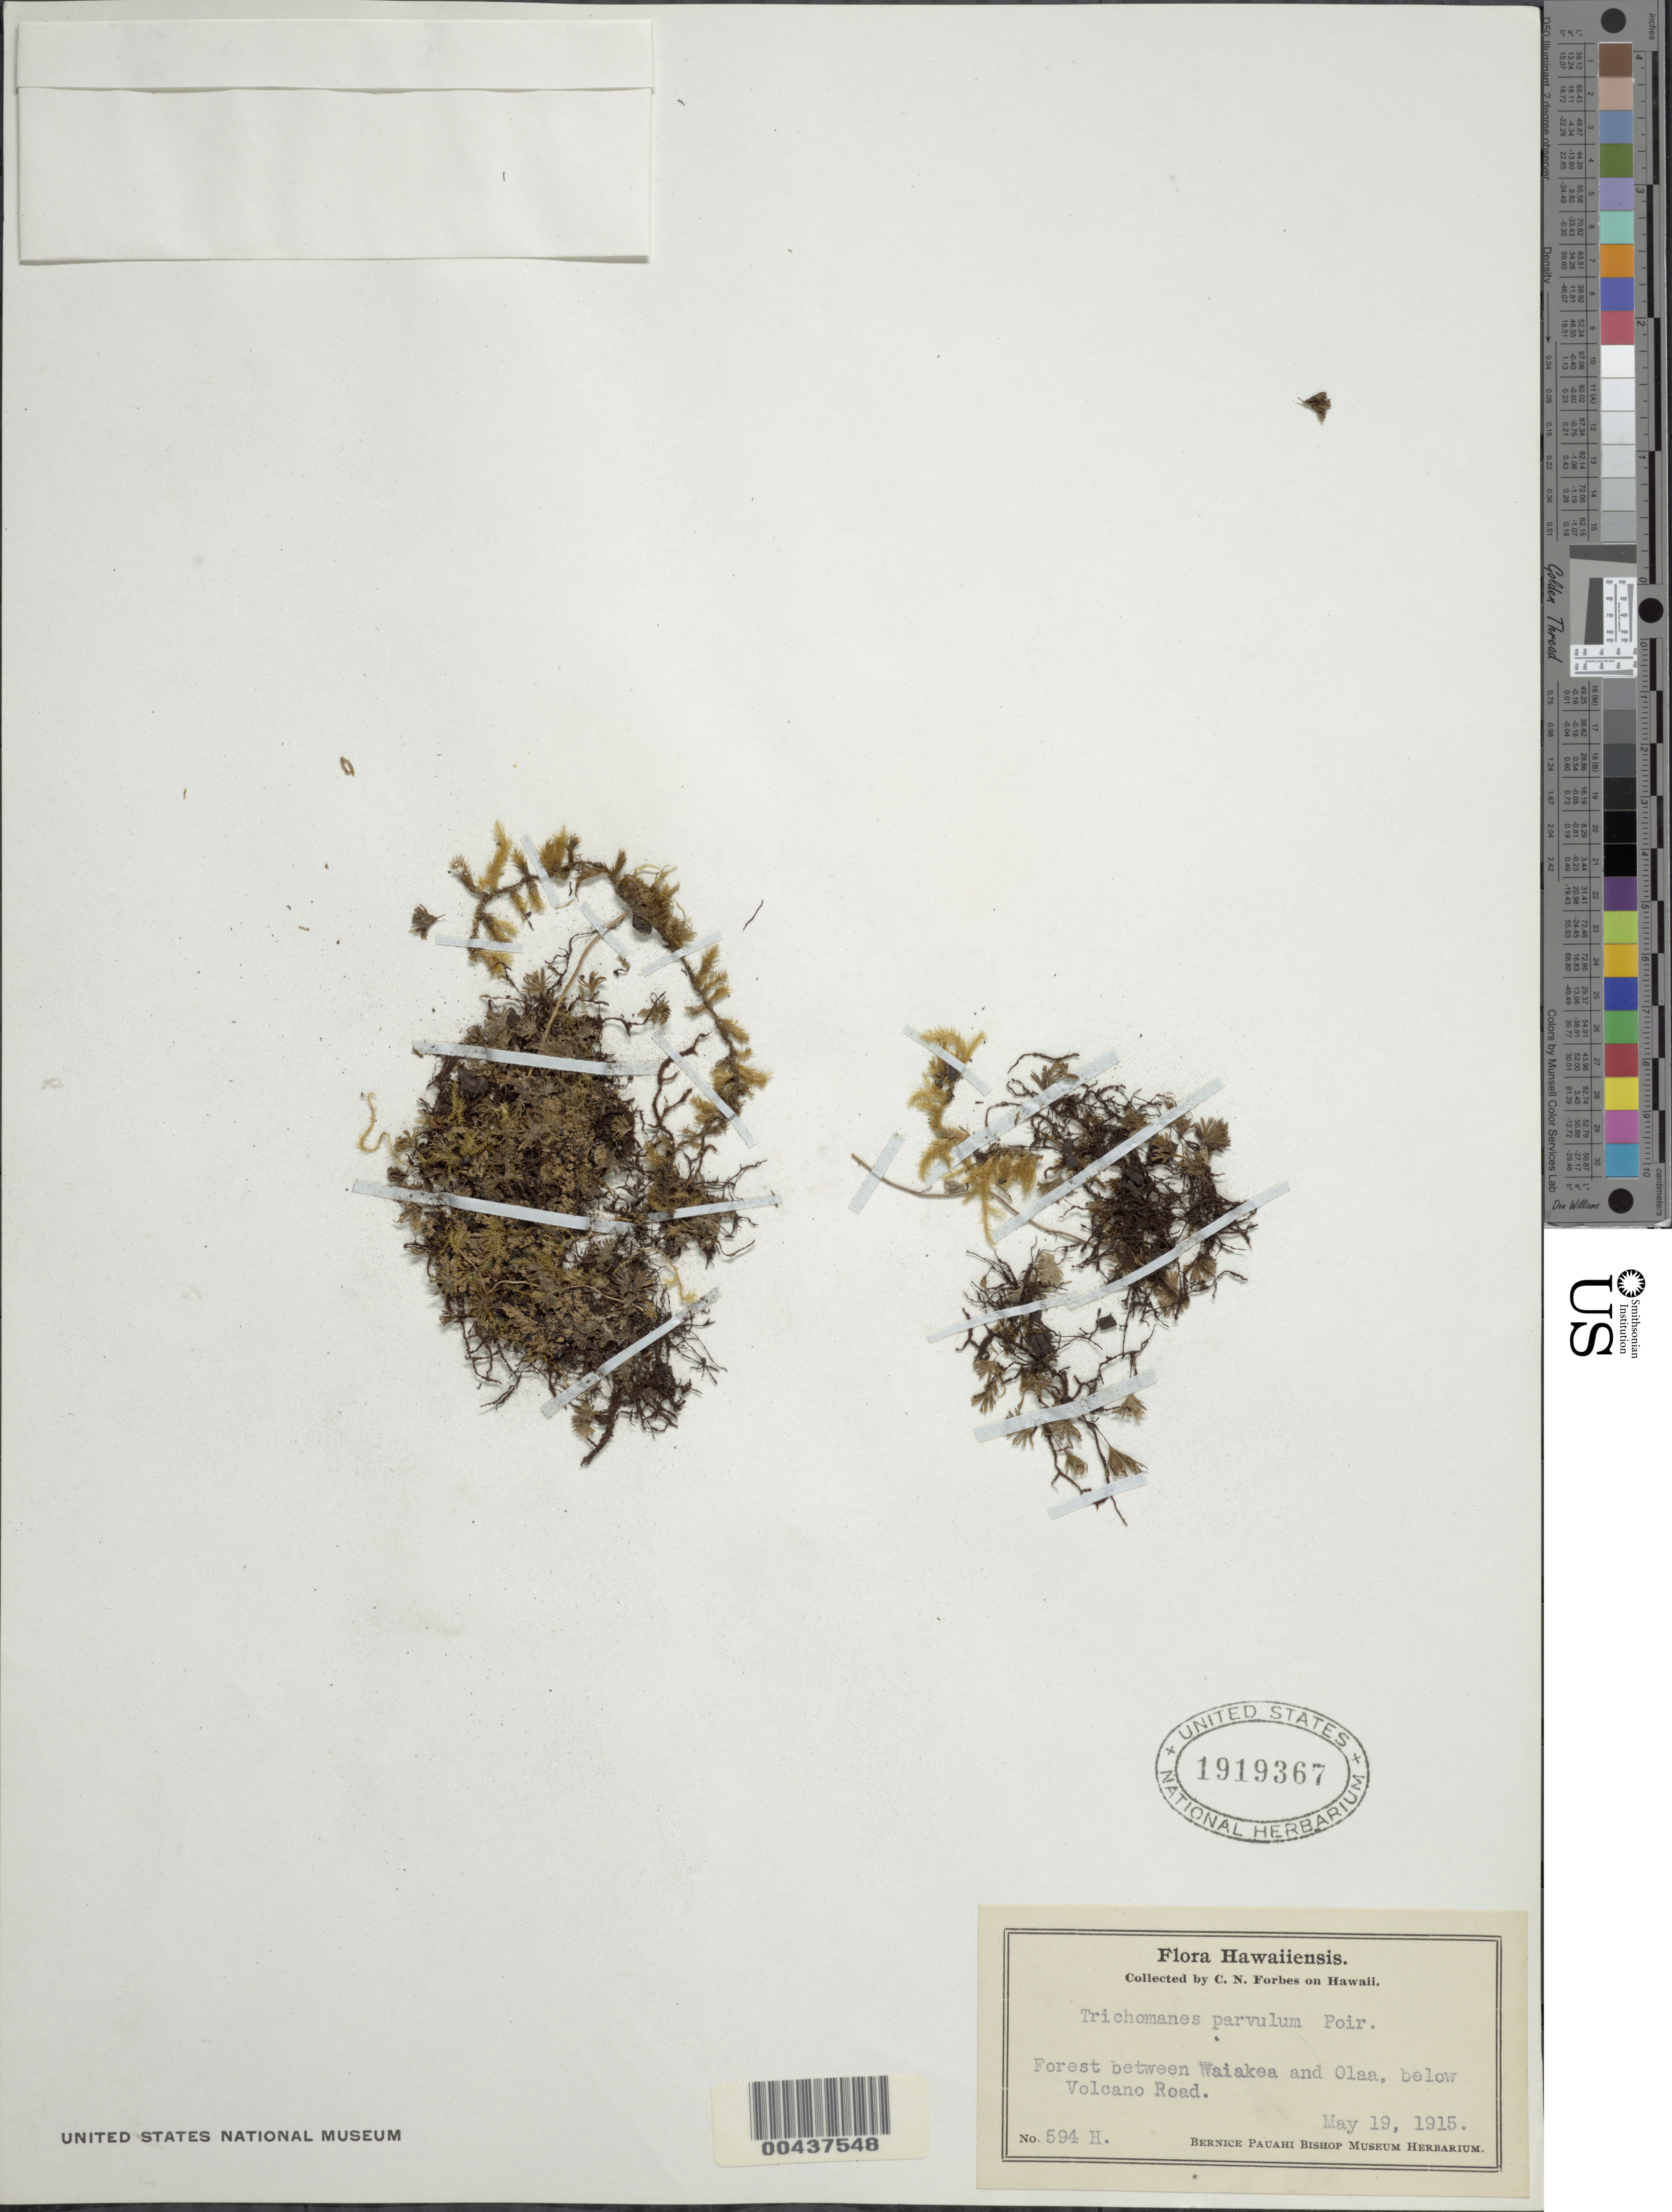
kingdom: Plantae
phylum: Tracheophyta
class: Polypodiopsida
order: Hymenophyllales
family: Hymenophyllaceae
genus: Crepidomanes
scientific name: Crepidomanes minutum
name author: (Blume) K. Iwats.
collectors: C. N. Forbes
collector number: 594 H.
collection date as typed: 19 May 1915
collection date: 1915-05-19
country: United States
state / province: Hawaii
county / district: Hawaii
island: Hawaii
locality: between Waiakea and Olaa, below Volcano Road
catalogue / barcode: US 1919367